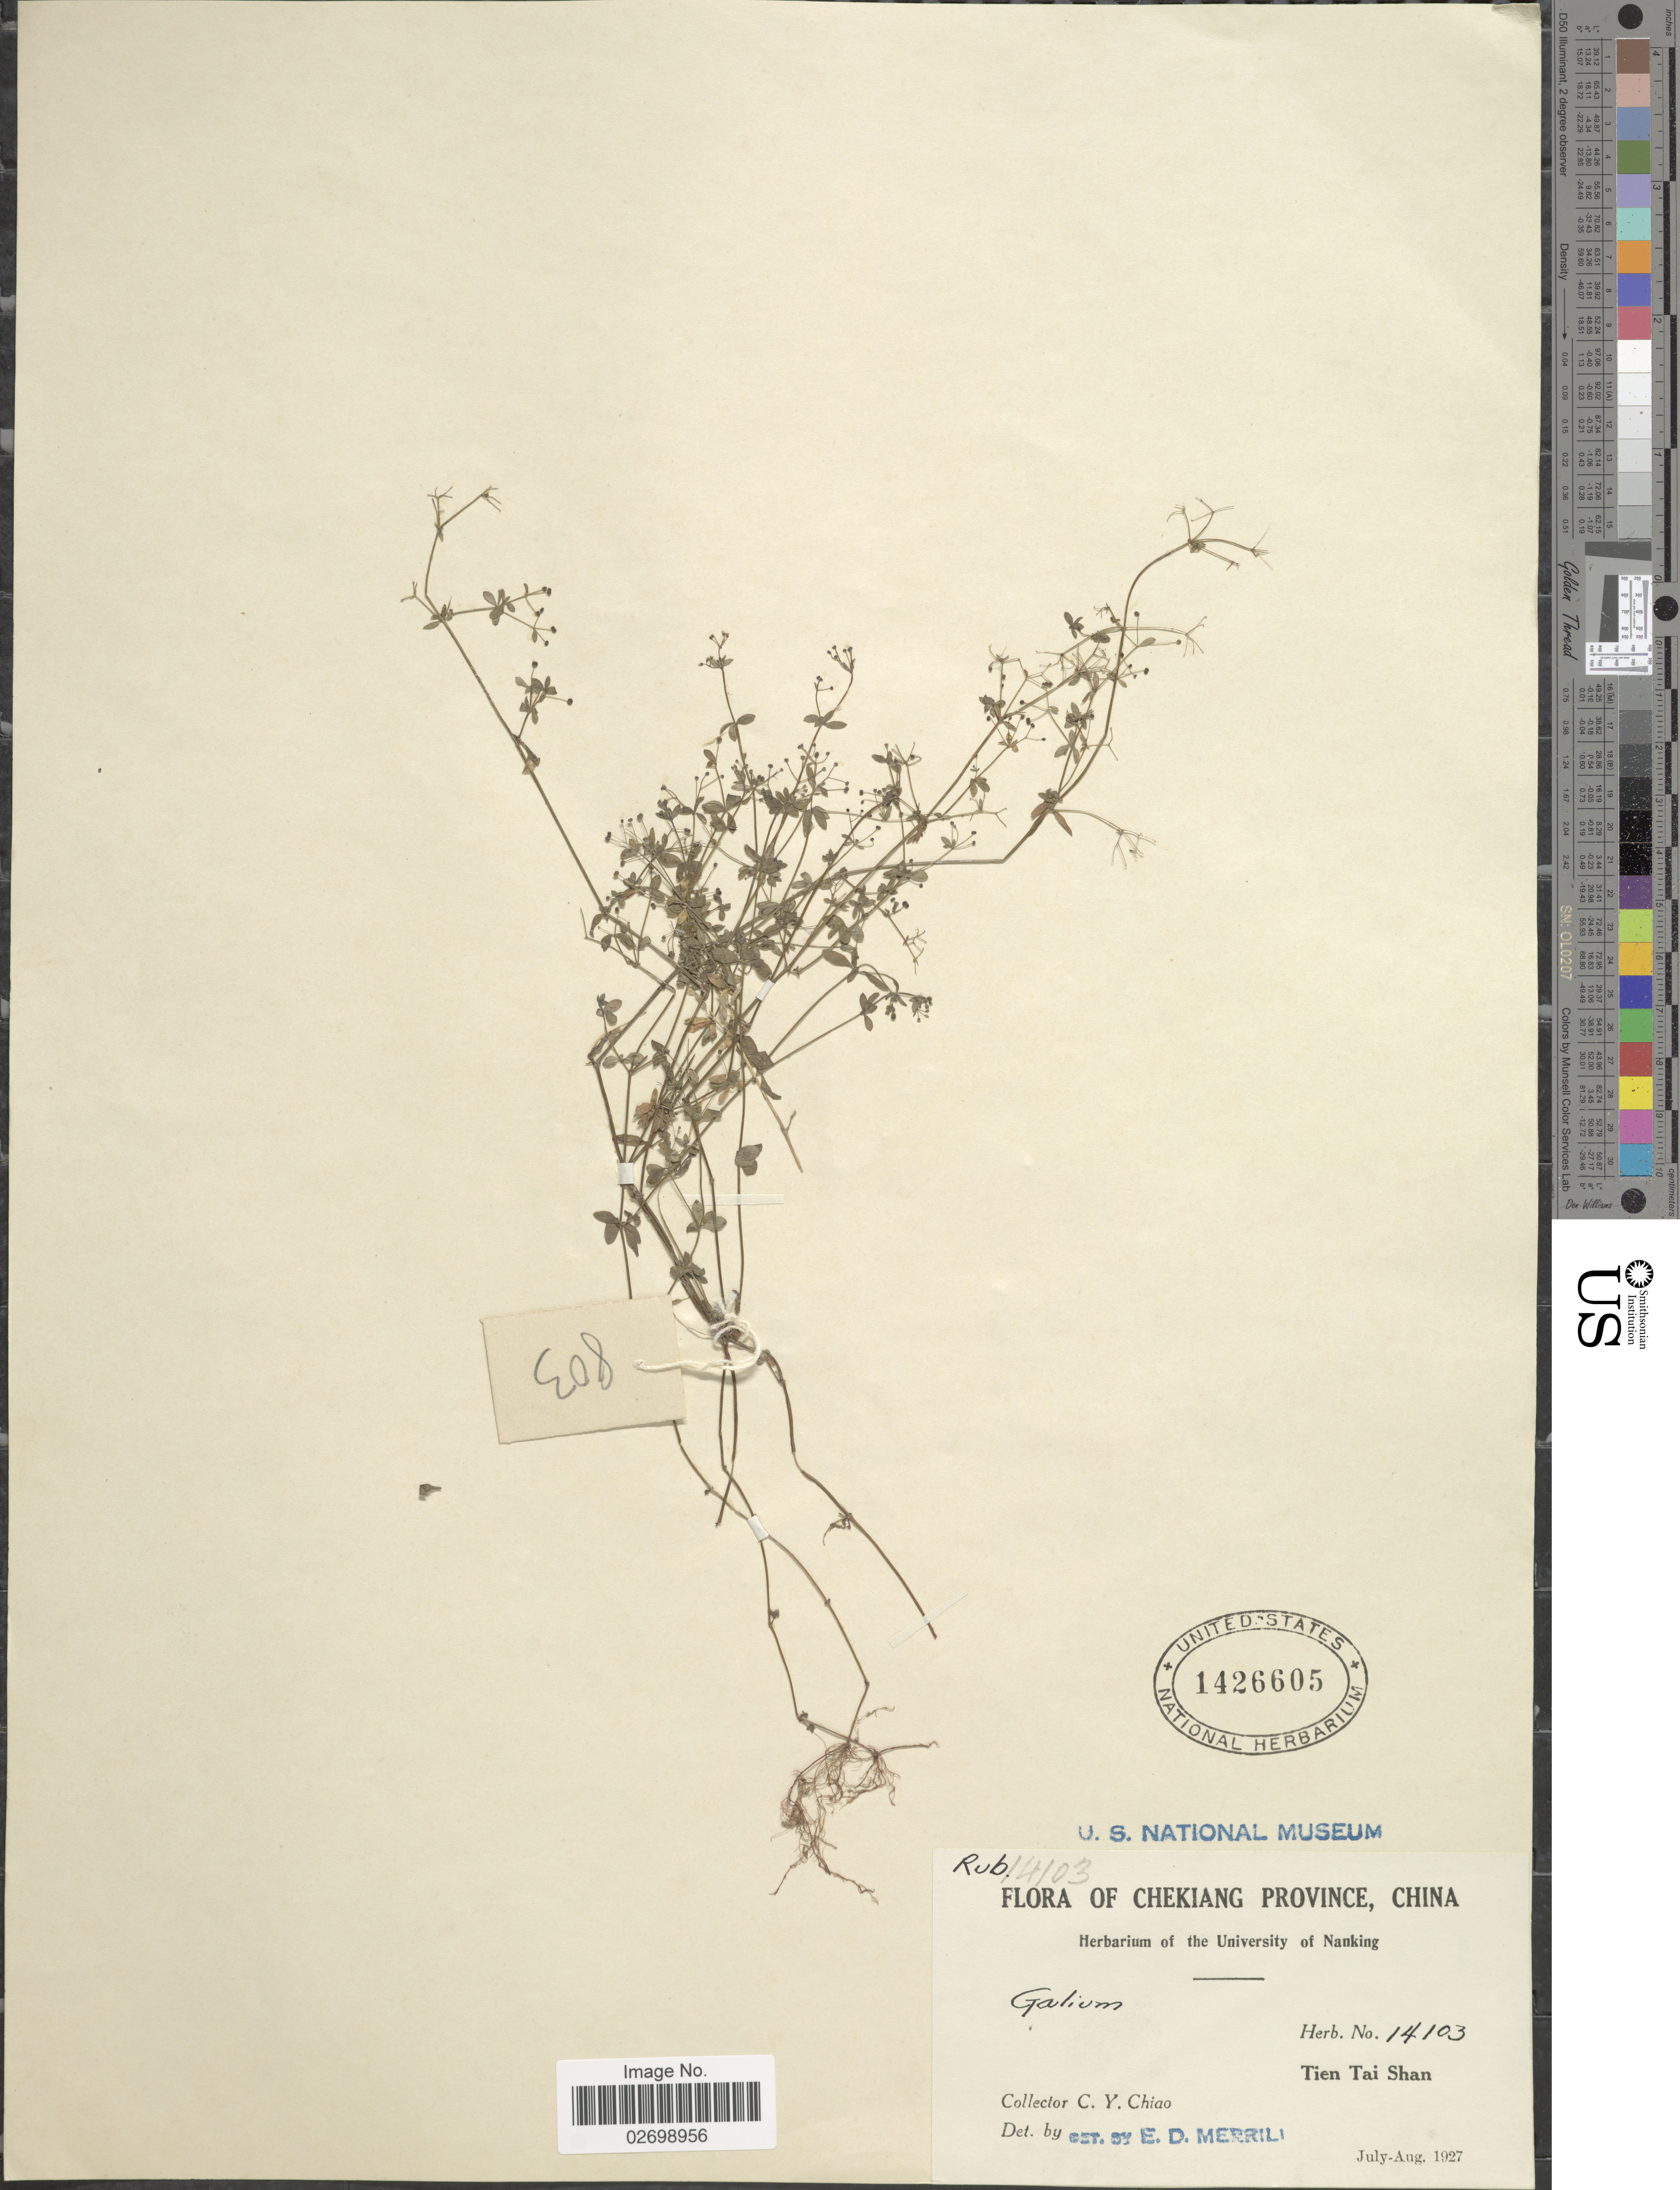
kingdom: Plantae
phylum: Tracheophyta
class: Magnoliopsida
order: Gentianales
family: Rubiaceae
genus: Galium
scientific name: Galium sp.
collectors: C. Y. Chiao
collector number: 14103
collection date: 1927-07/1927-08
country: China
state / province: Zhejiang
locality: Chekiang Province. Tien Tai Shan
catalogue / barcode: US 1426605